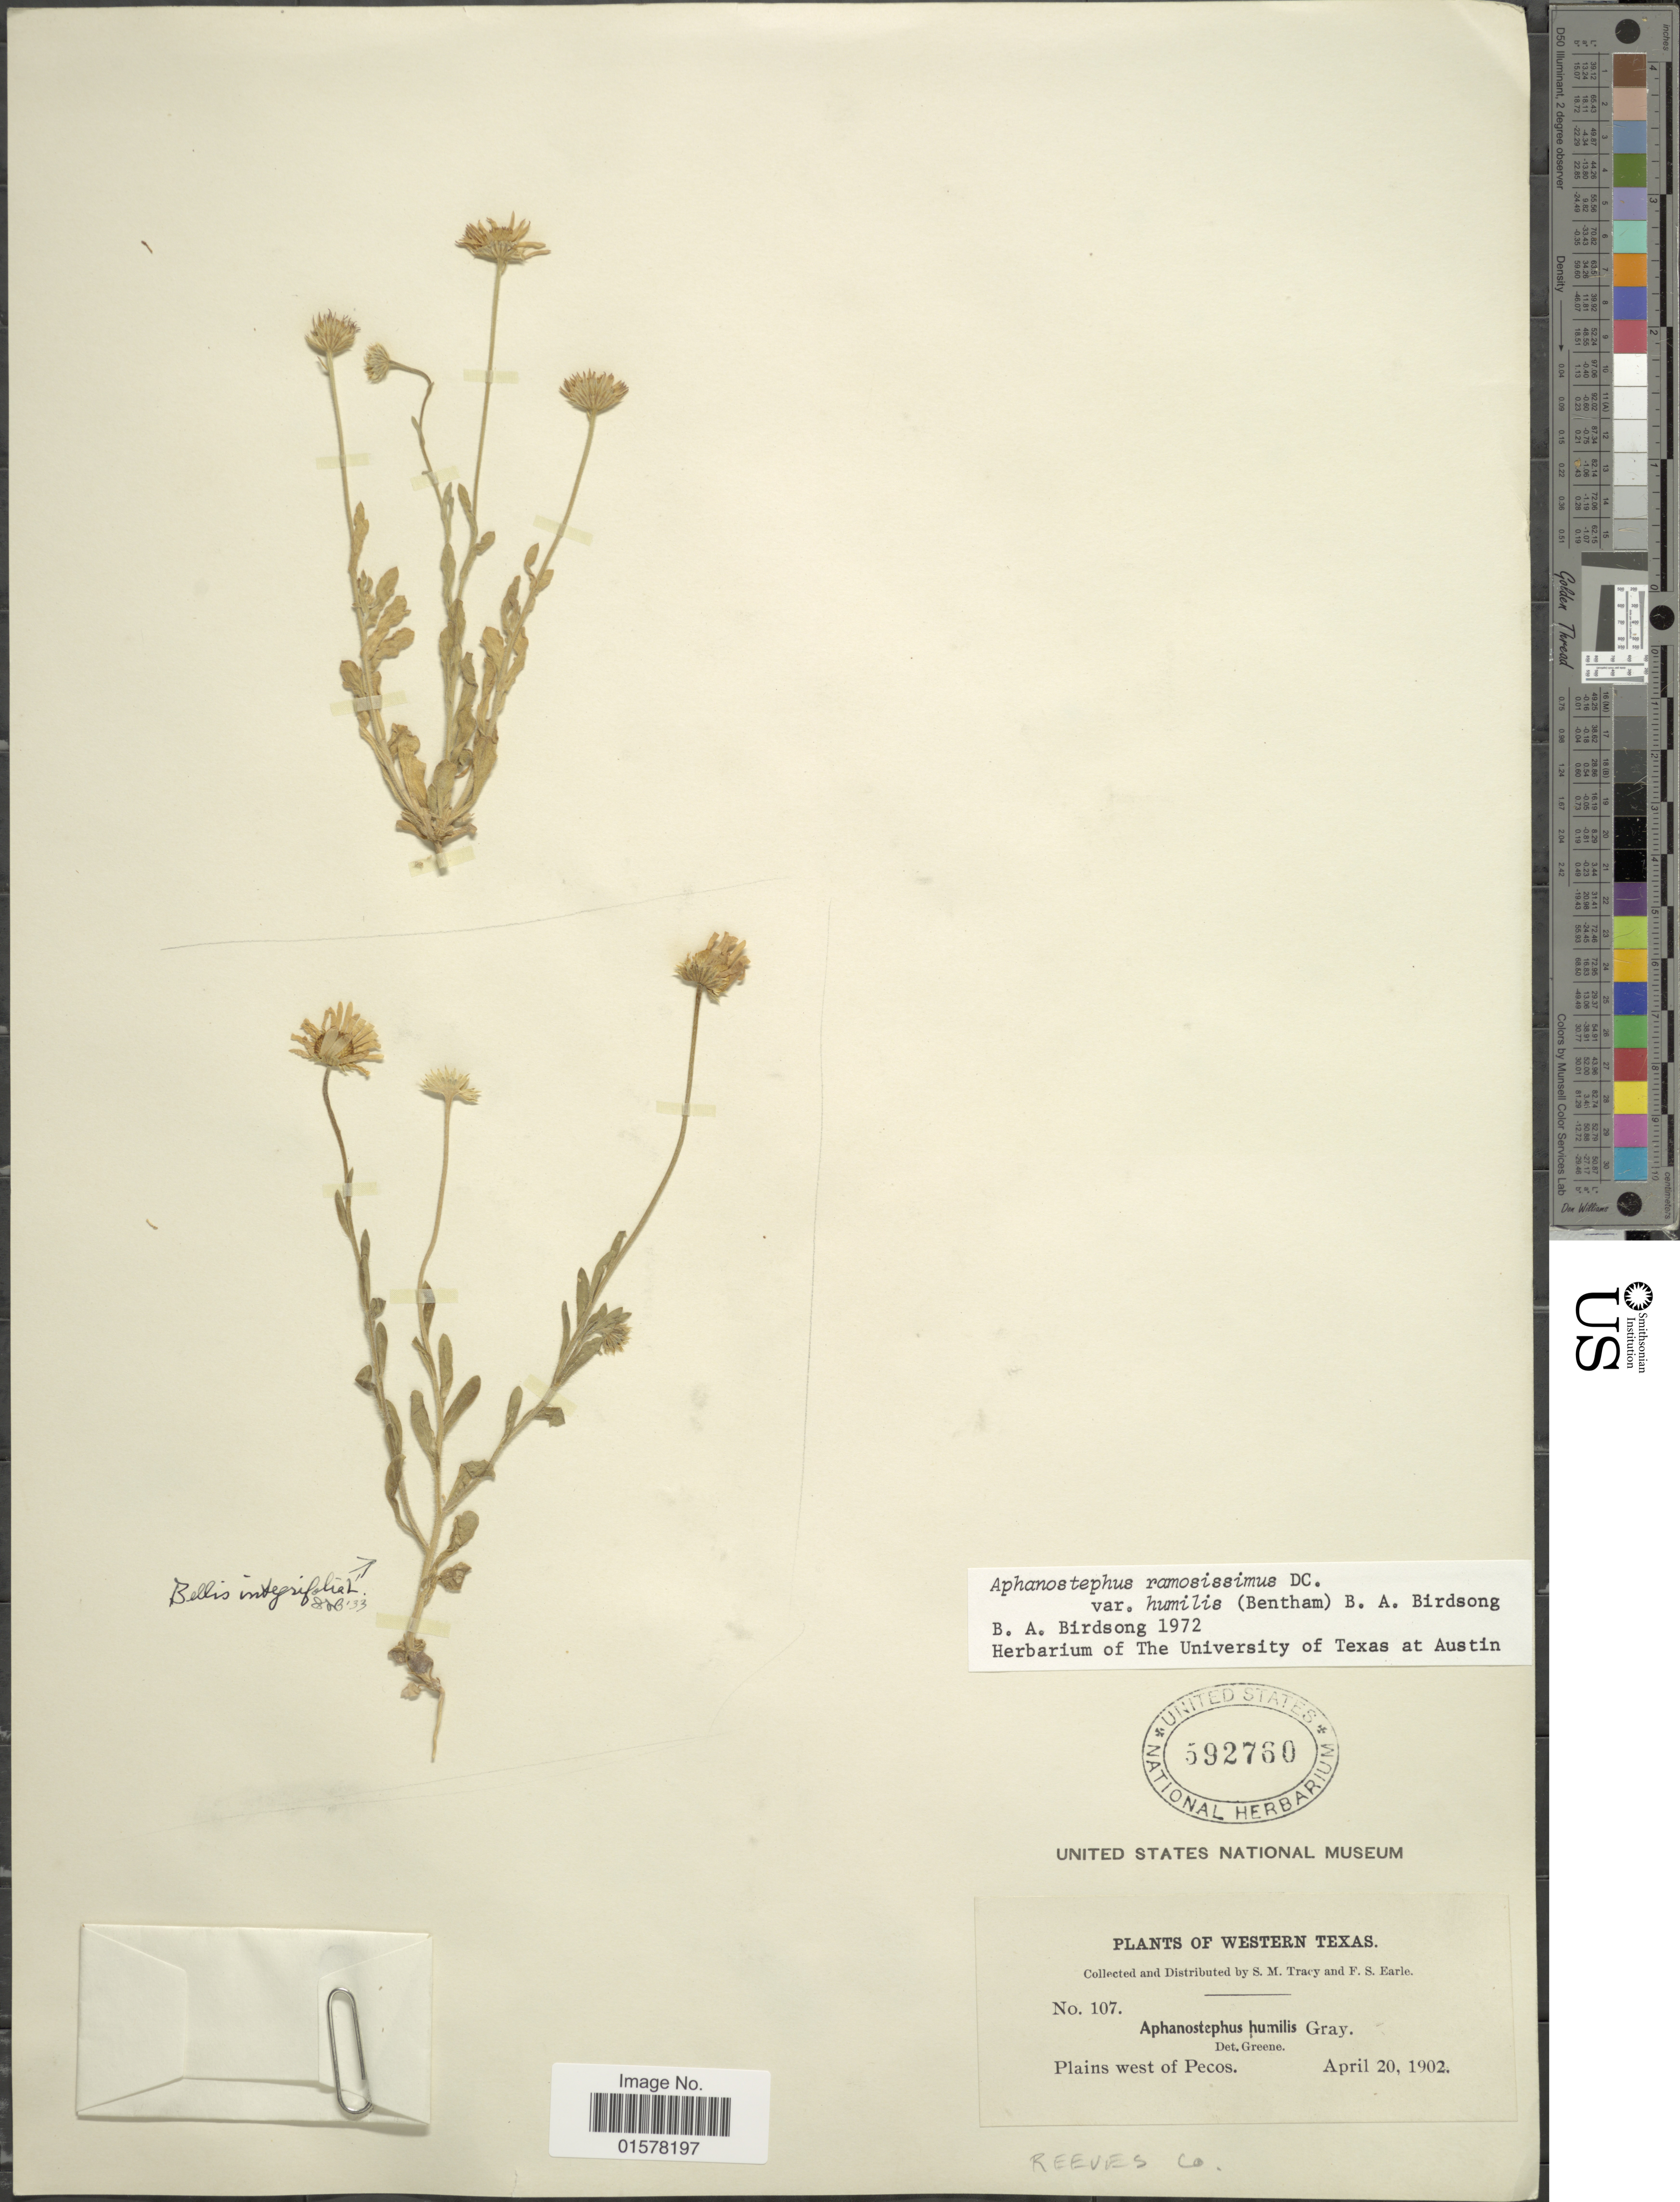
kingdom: Plantae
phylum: Tracheophyta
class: Magnoliopsida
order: Asterales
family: Asteraceae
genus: Aphanostephus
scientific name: Aphanostephus ramosissimus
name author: DC.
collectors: S. M. Tracy & F. S. Earle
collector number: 107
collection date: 1902-04-20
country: United States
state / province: Texas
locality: Western Texas. Plains west of Pecos.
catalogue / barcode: US 592760